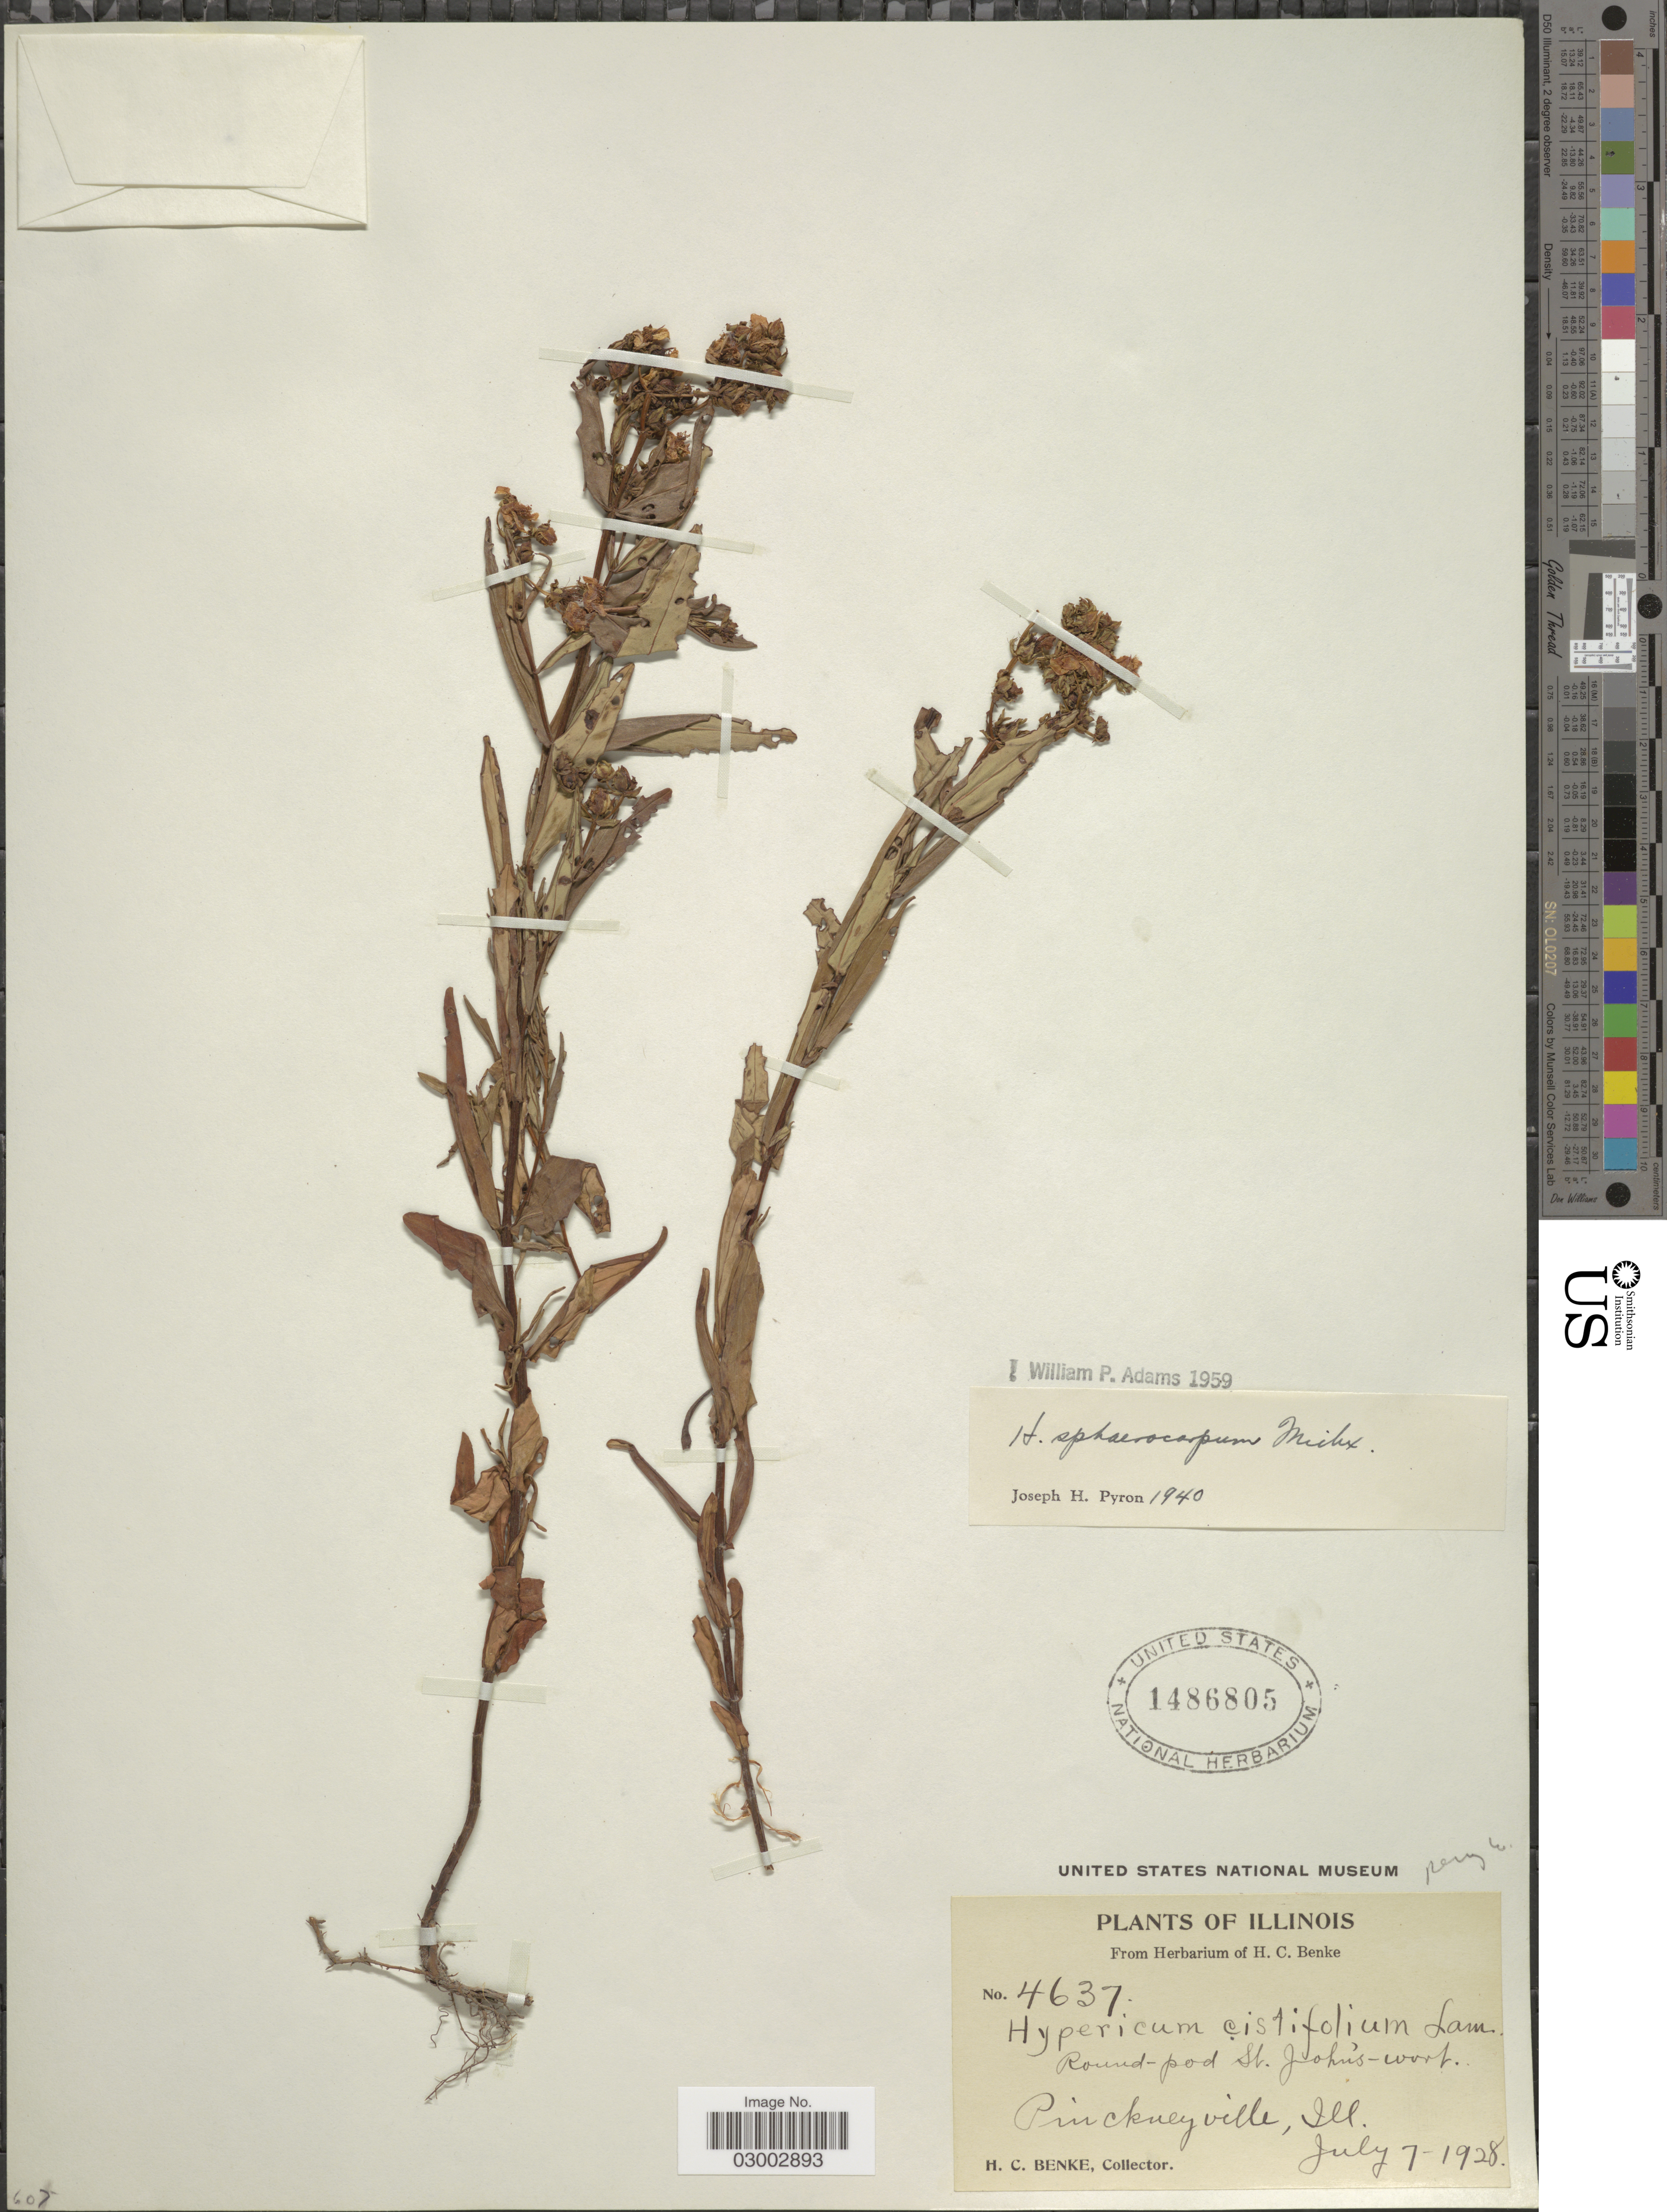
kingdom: Plantae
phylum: Tracheophyta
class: Magnoliopsida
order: Malpighiales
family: Hypericaceae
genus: Hypericum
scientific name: Hypericum sphaerocarpum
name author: Michx.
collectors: H. Benke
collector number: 4637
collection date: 1928-07-07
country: United States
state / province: Illinois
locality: Round-pod St. John's-work. Pinckneyville, Ill.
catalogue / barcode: US 1486805